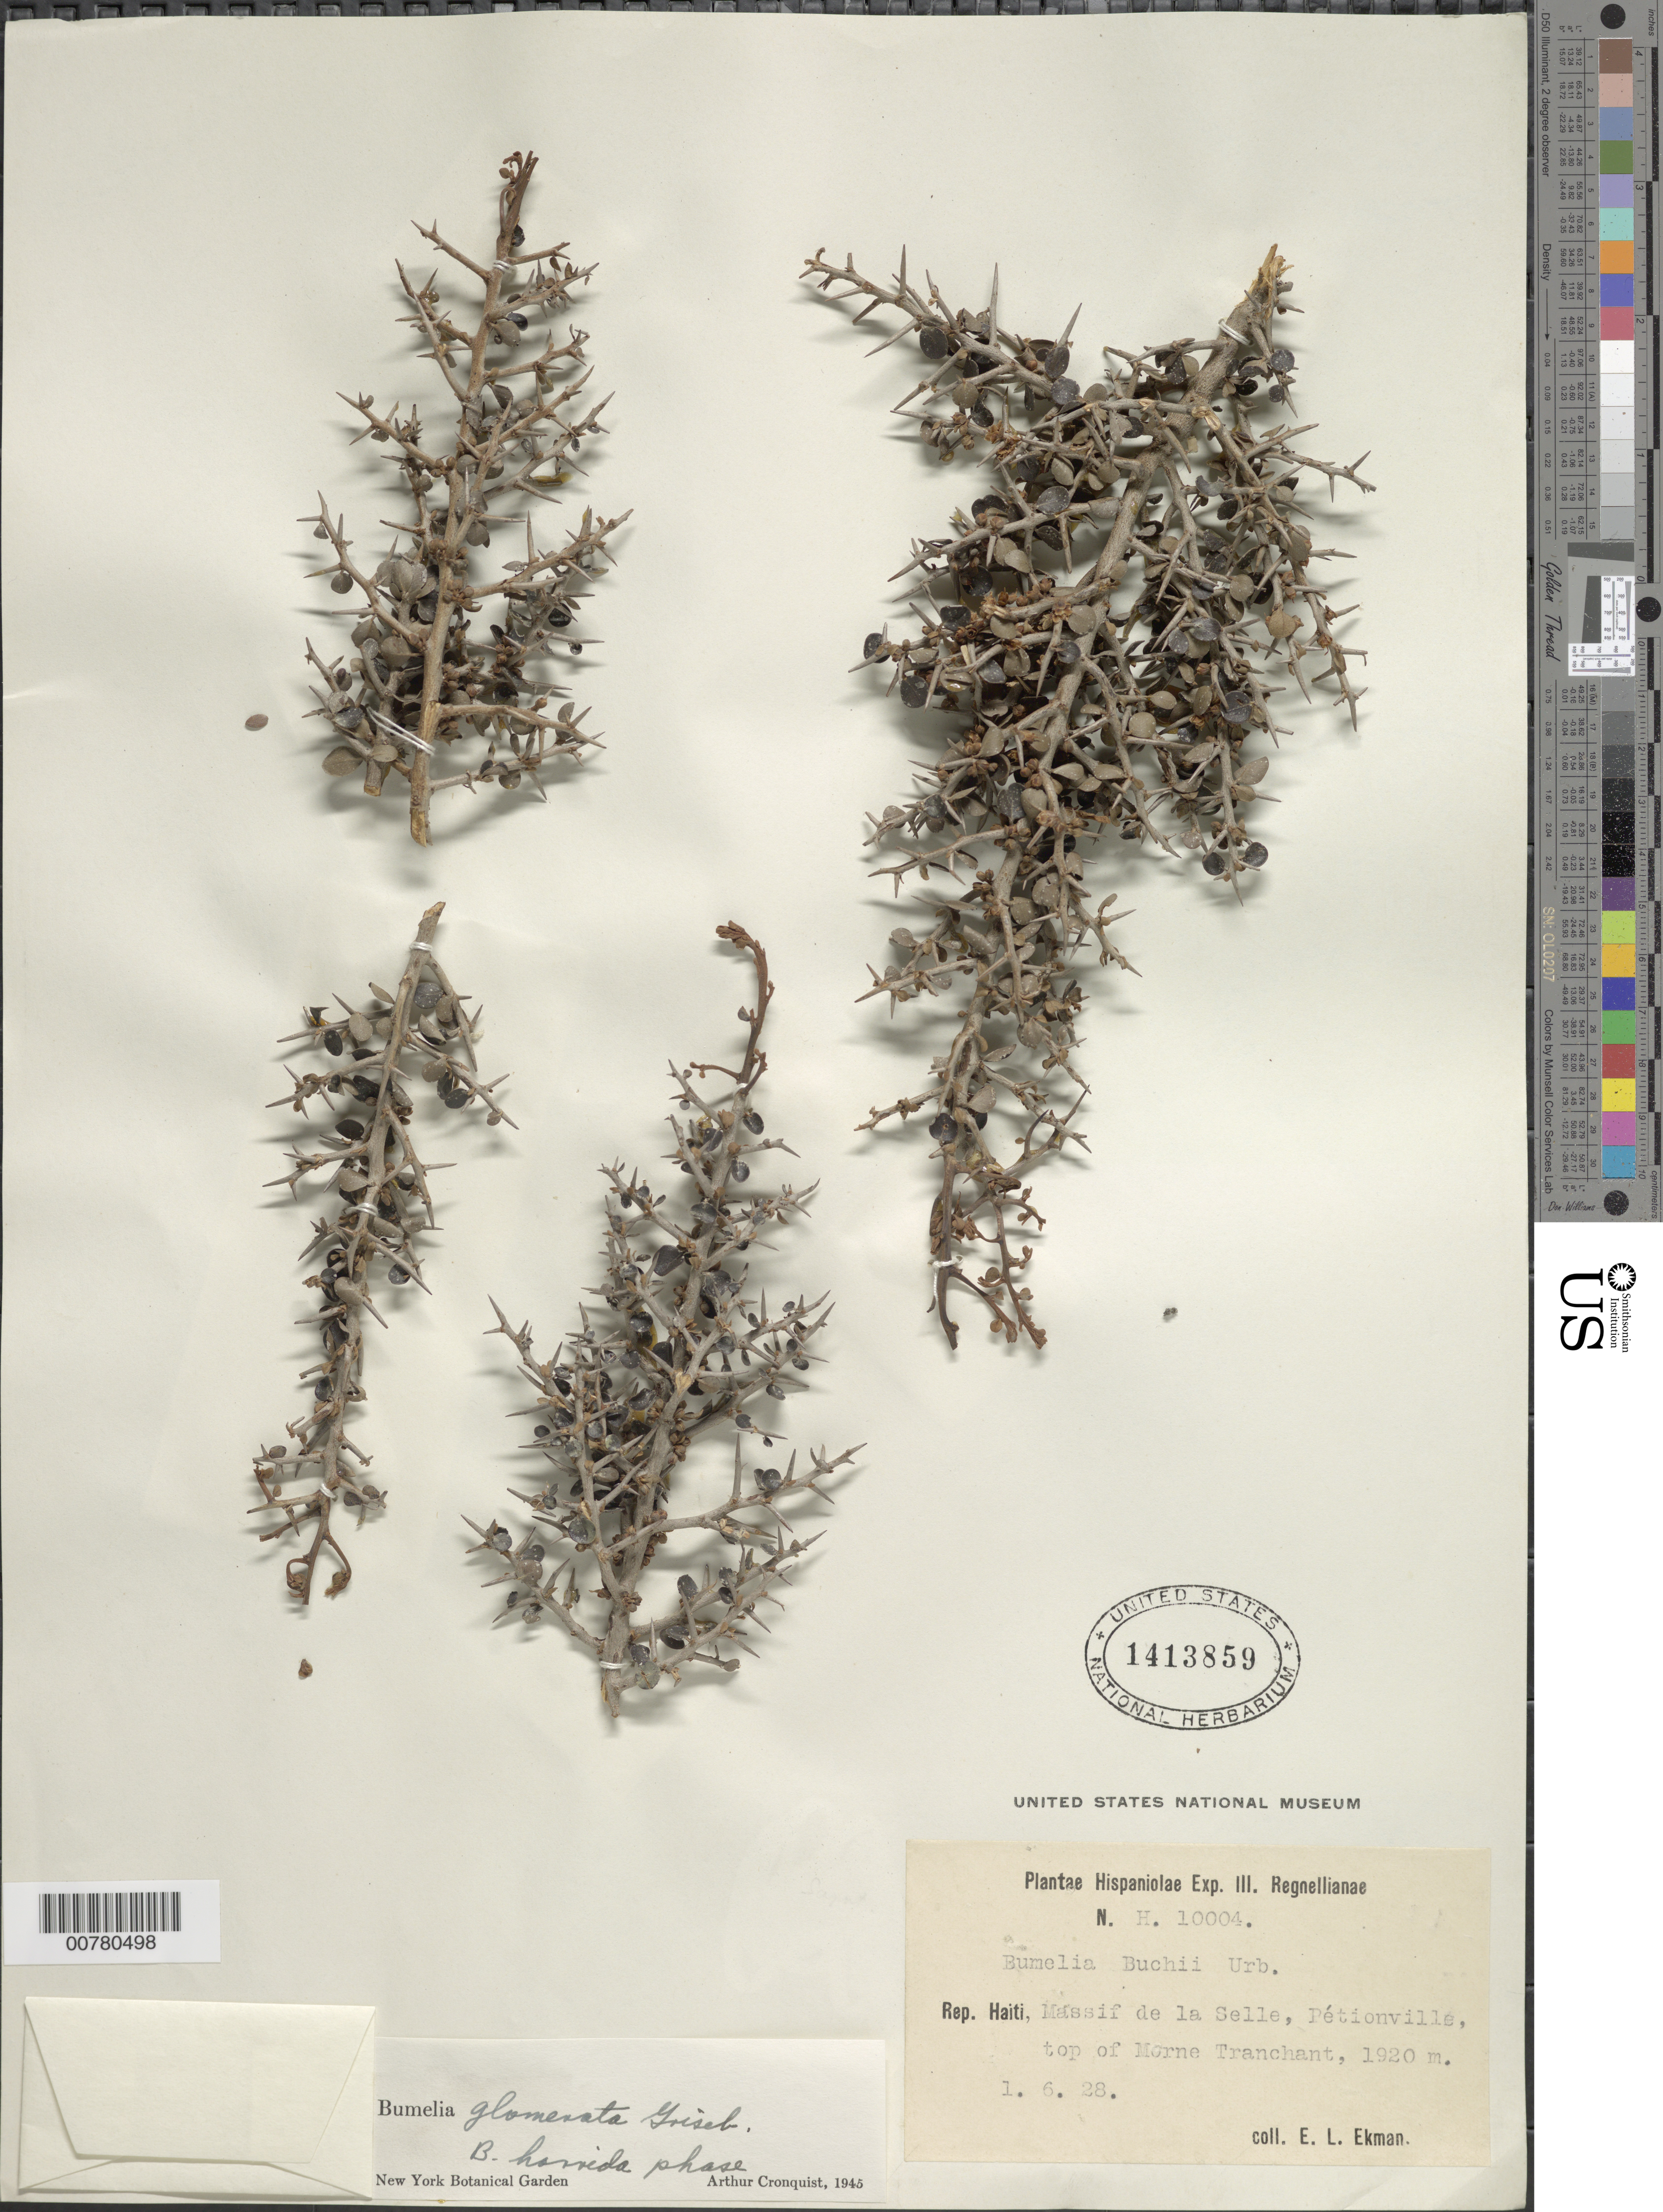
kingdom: Plantae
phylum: Tracheophyta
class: Magnoliopsida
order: Ericales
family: Sapotaceae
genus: Sideroxylon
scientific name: Sideroxylon horridum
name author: (Griseb.) T.D. Penn.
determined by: Cronquist, A. J.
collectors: E. L. Ekman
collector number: H 10004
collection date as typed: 06 Jun 1928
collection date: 1928-06-06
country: Haiti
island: Hispaniola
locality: Massif de la Selle, Petionville, top of M. Tranchant.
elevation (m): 1920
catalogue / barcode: US 1413859